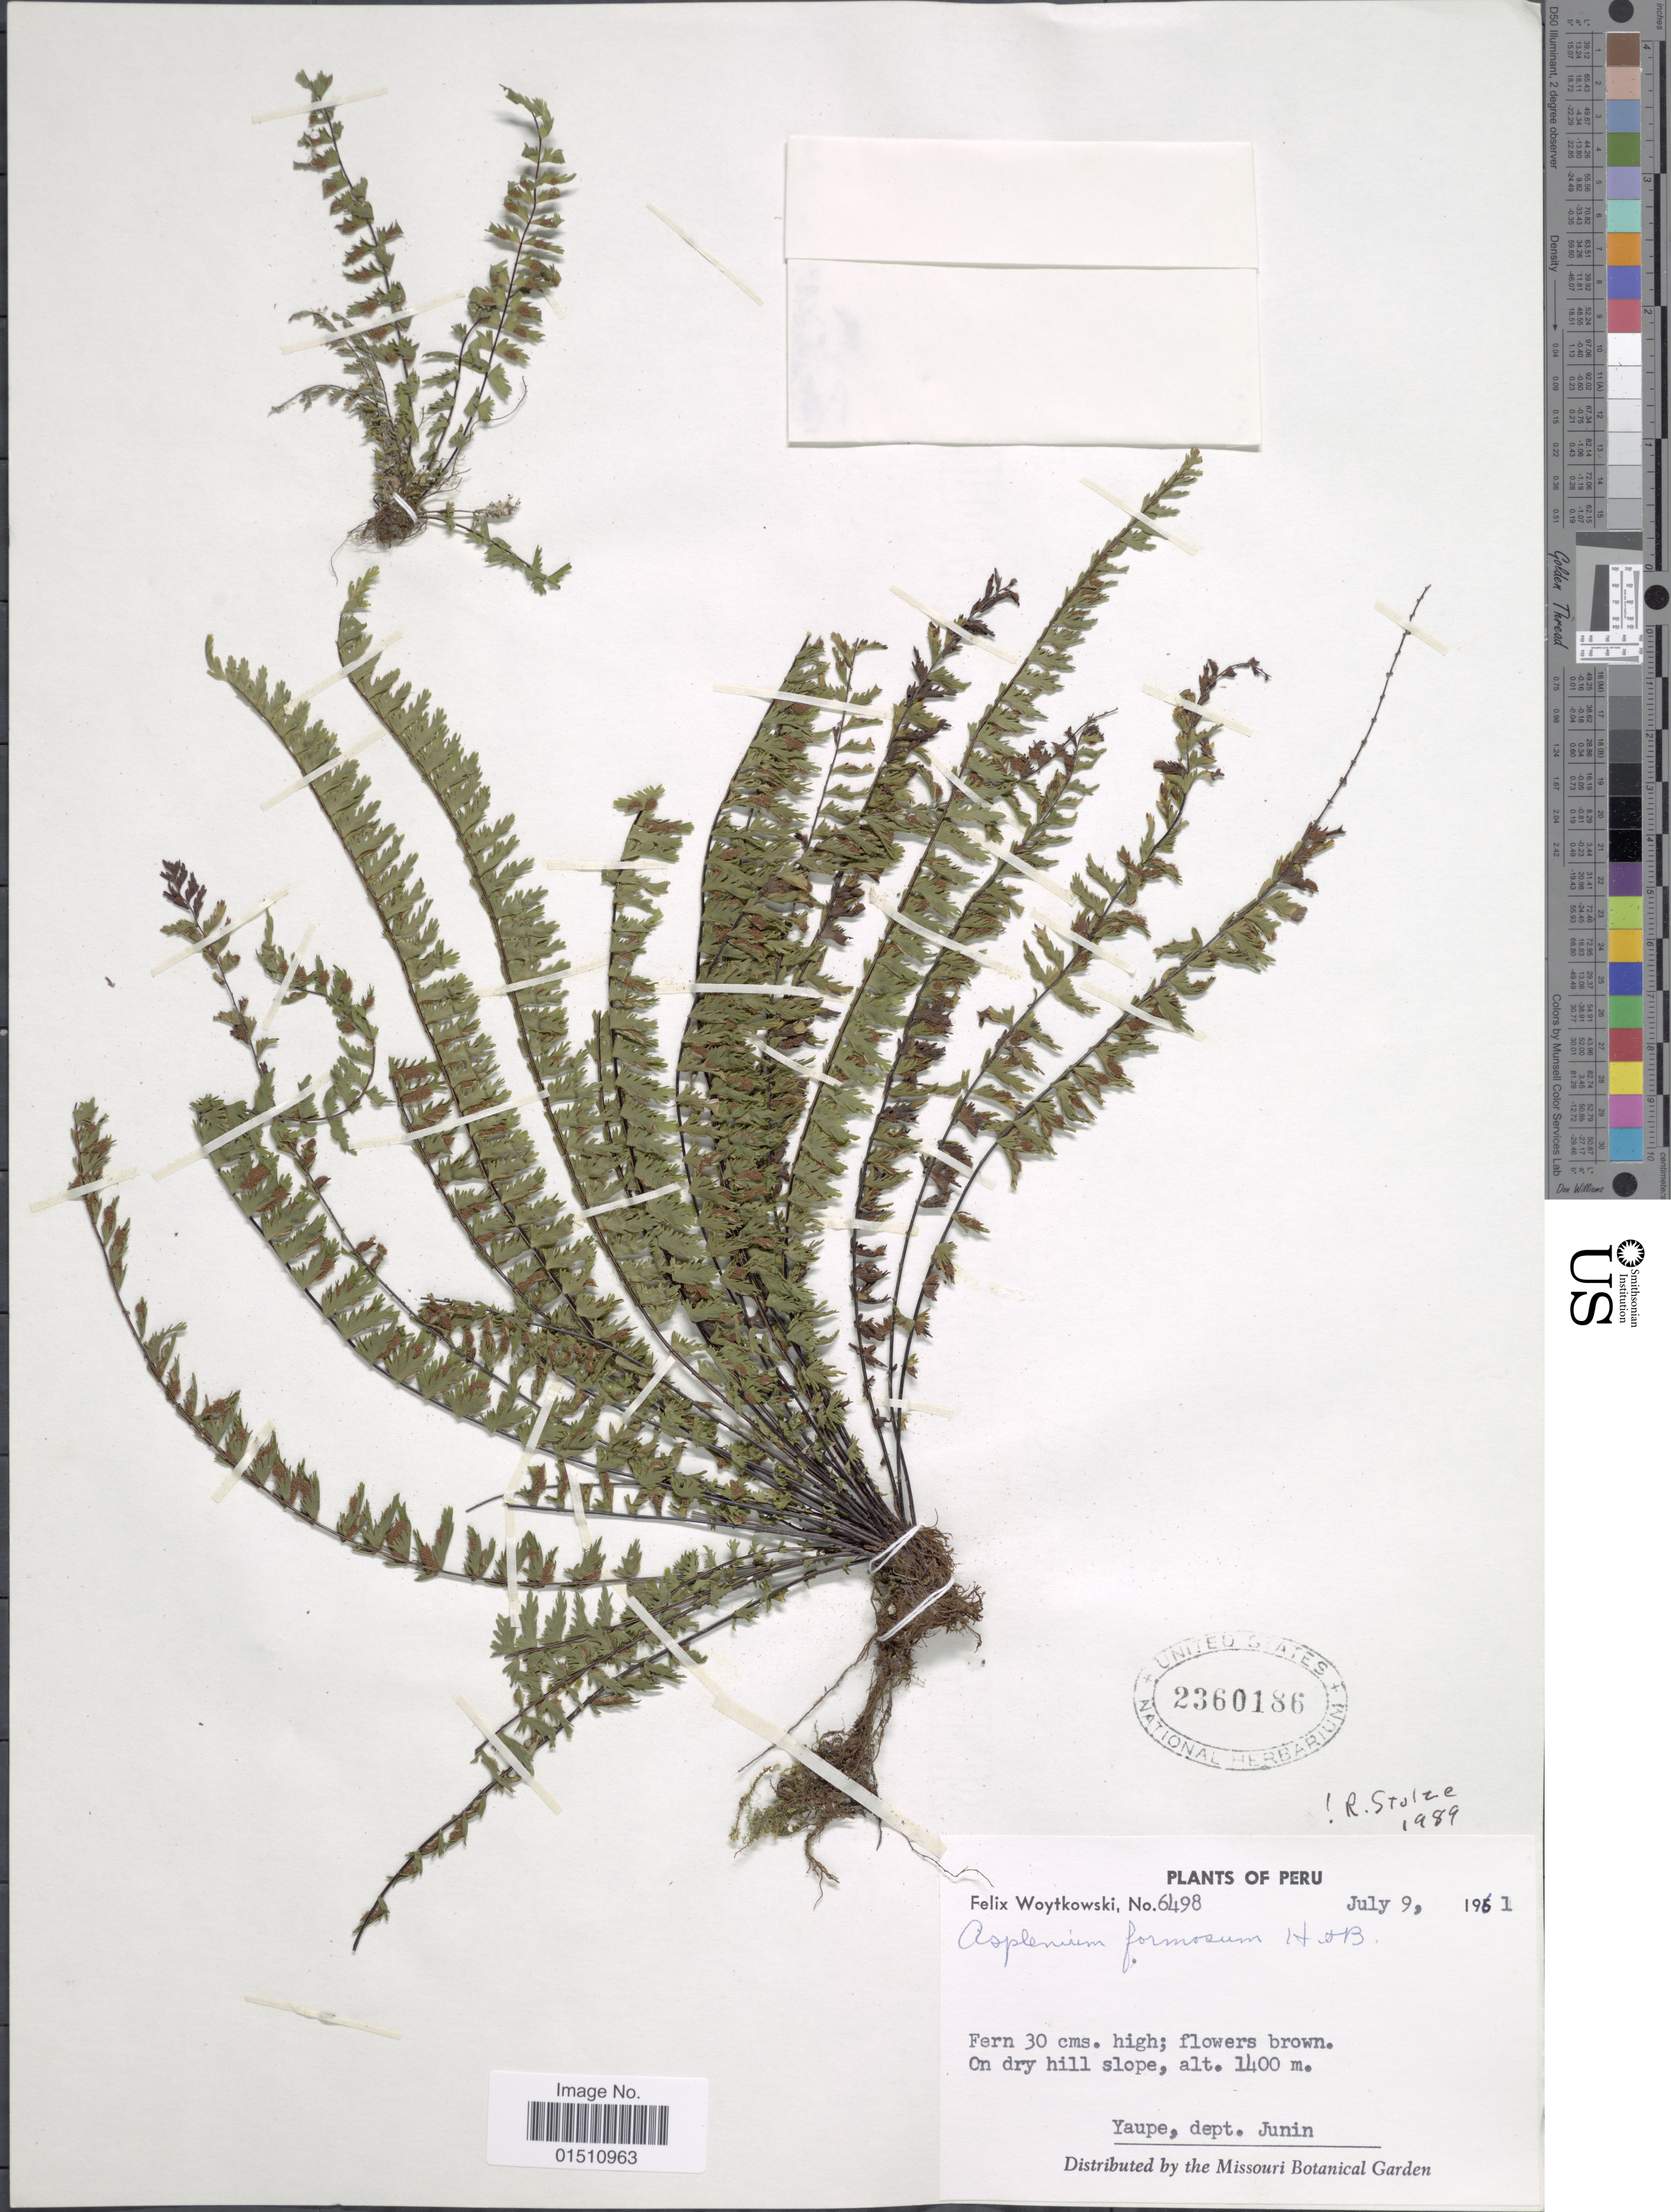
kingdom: Plantae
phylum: Tracheophyta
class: Polypodiopsida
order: Polypodiales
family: Aspleniaceae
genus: Asplenium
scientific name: Asplenium formosum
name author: Willd.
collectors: F. Woytkowski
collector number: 6498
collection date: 1961-07-09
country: Peru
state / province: Junín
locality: Peru, Yaupe, dept. Junin.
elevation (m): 1400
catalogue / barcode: US 2360186